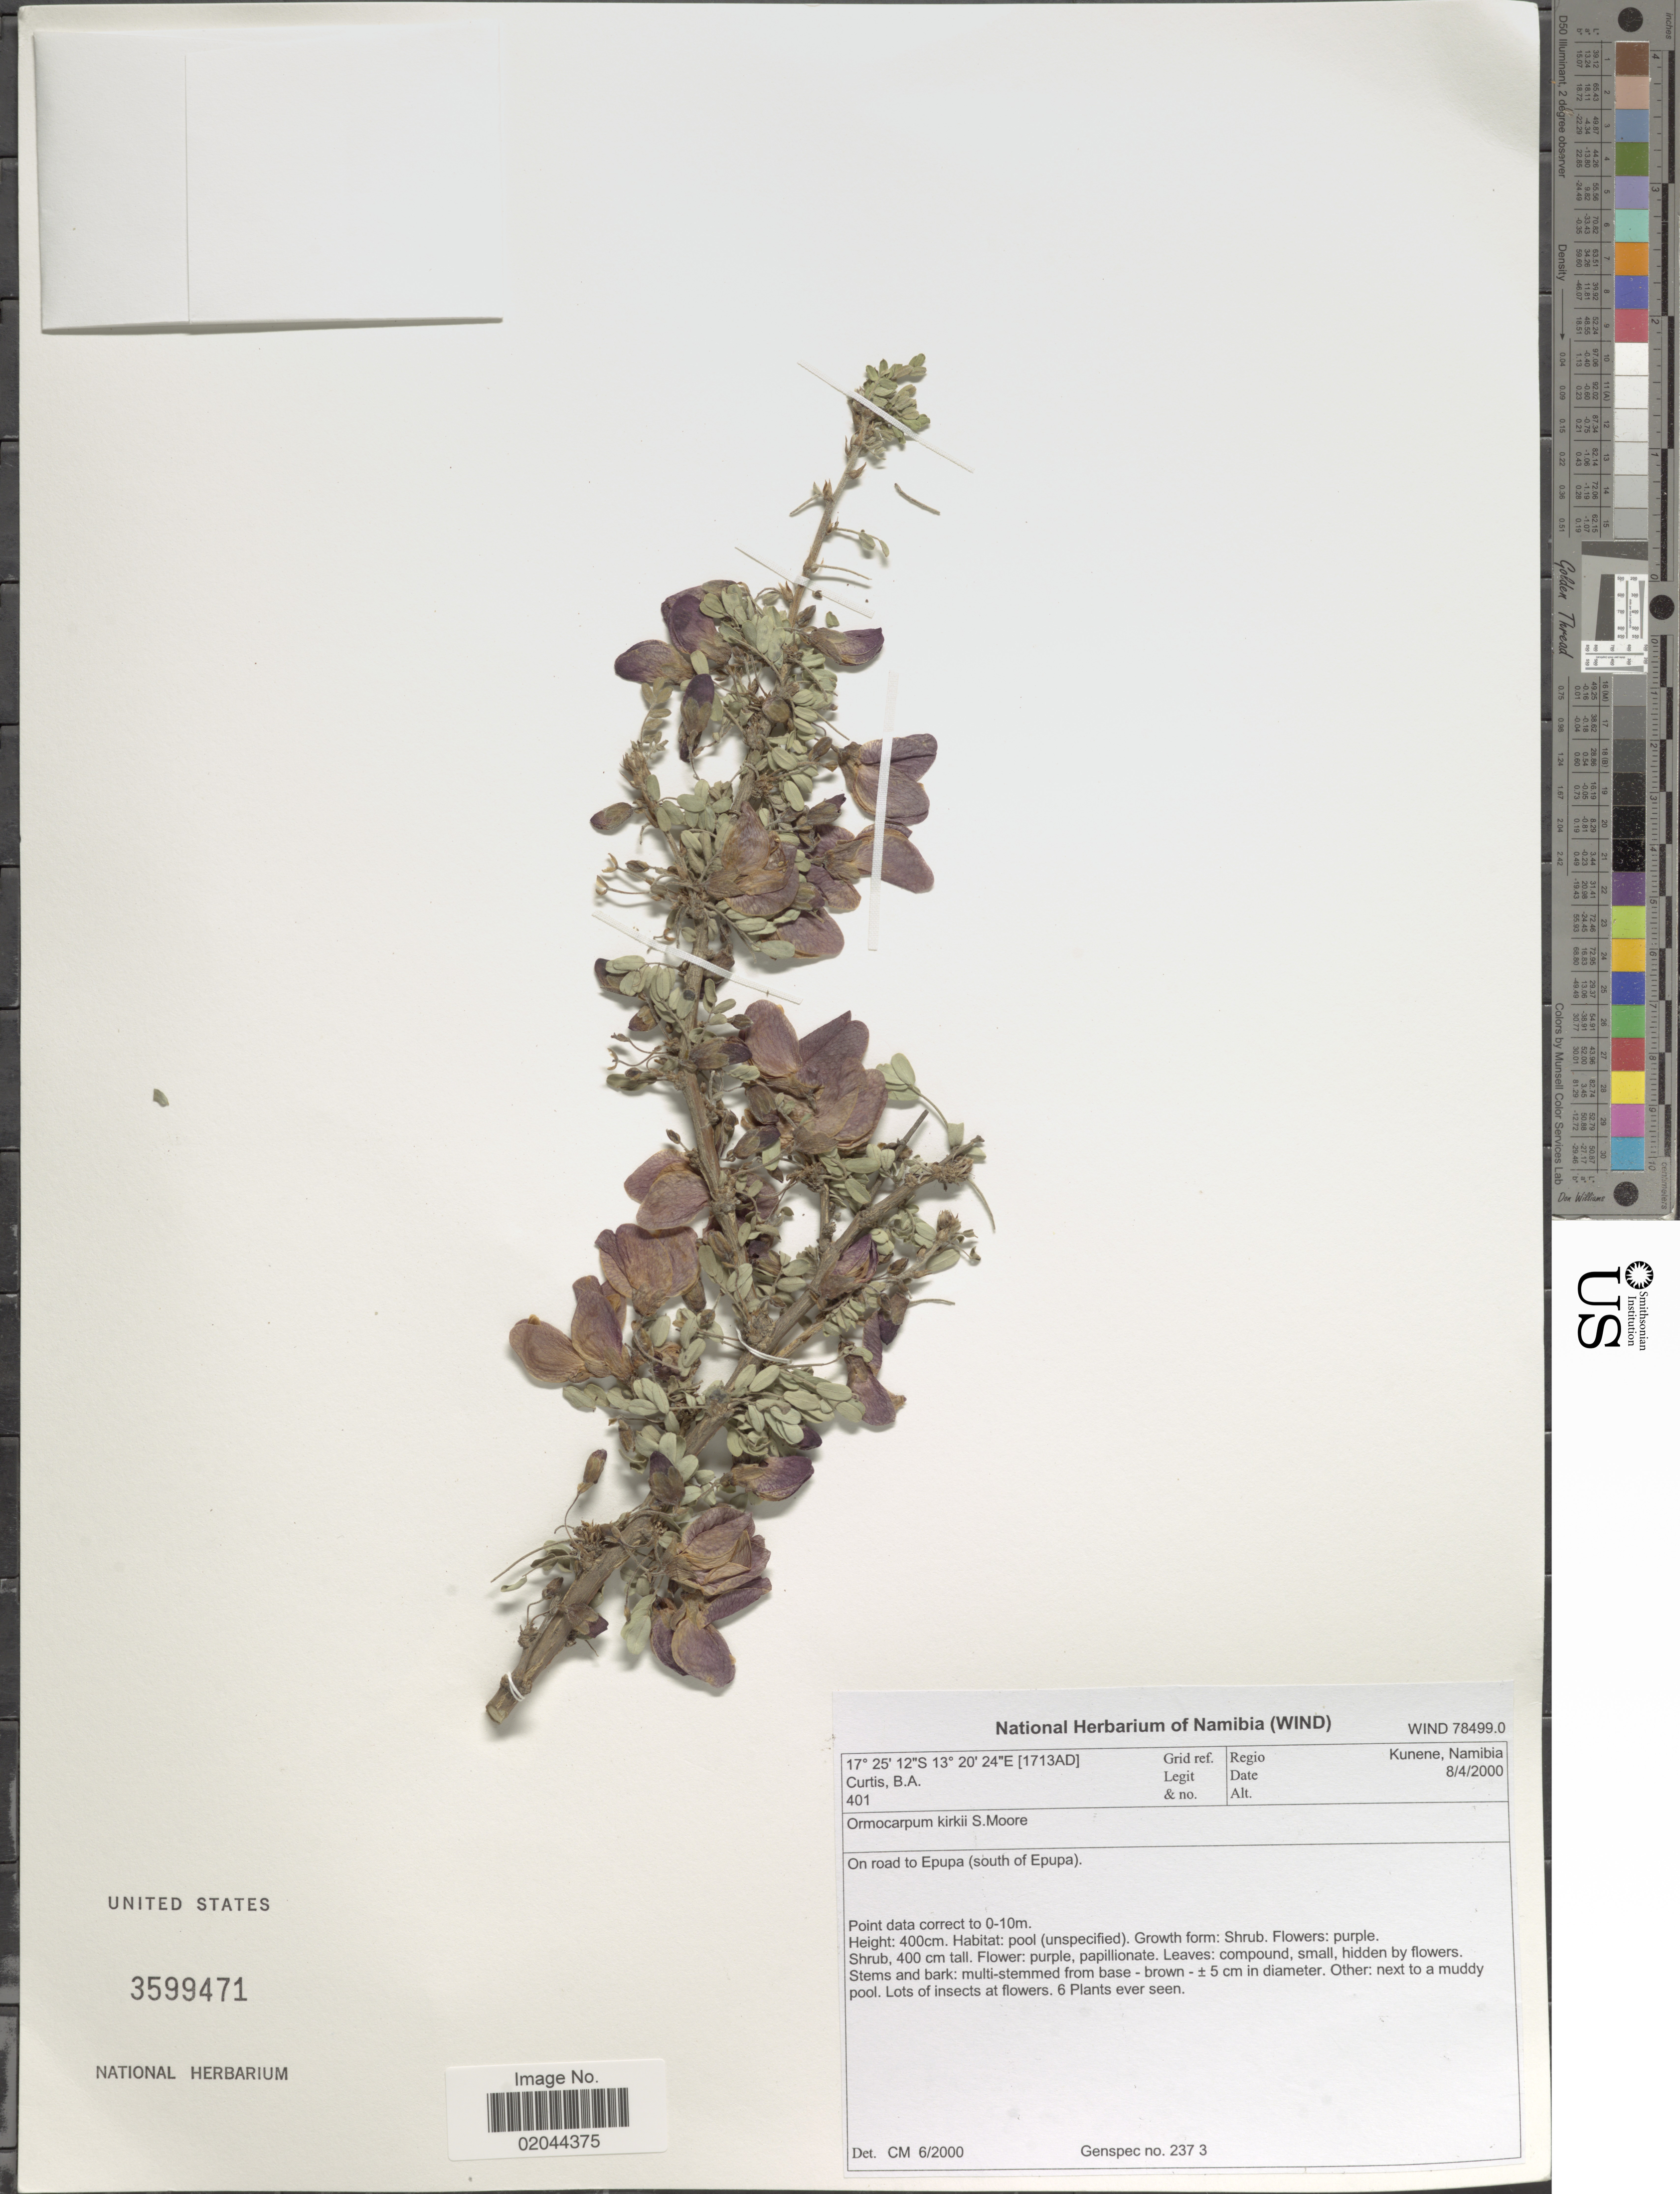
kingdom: Plantae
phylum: Tracheophyta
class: Magnoliopsida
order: Fabales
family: Fabaceae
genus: Ormocarpum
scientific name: Ormocarpum kirkii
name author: S. Moore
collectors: B. A. Curtis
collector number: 401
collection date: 2000-04-08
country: Namibia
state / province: Kunene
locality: On road to Epupa (south of Epupa)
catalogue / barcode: US 3599471